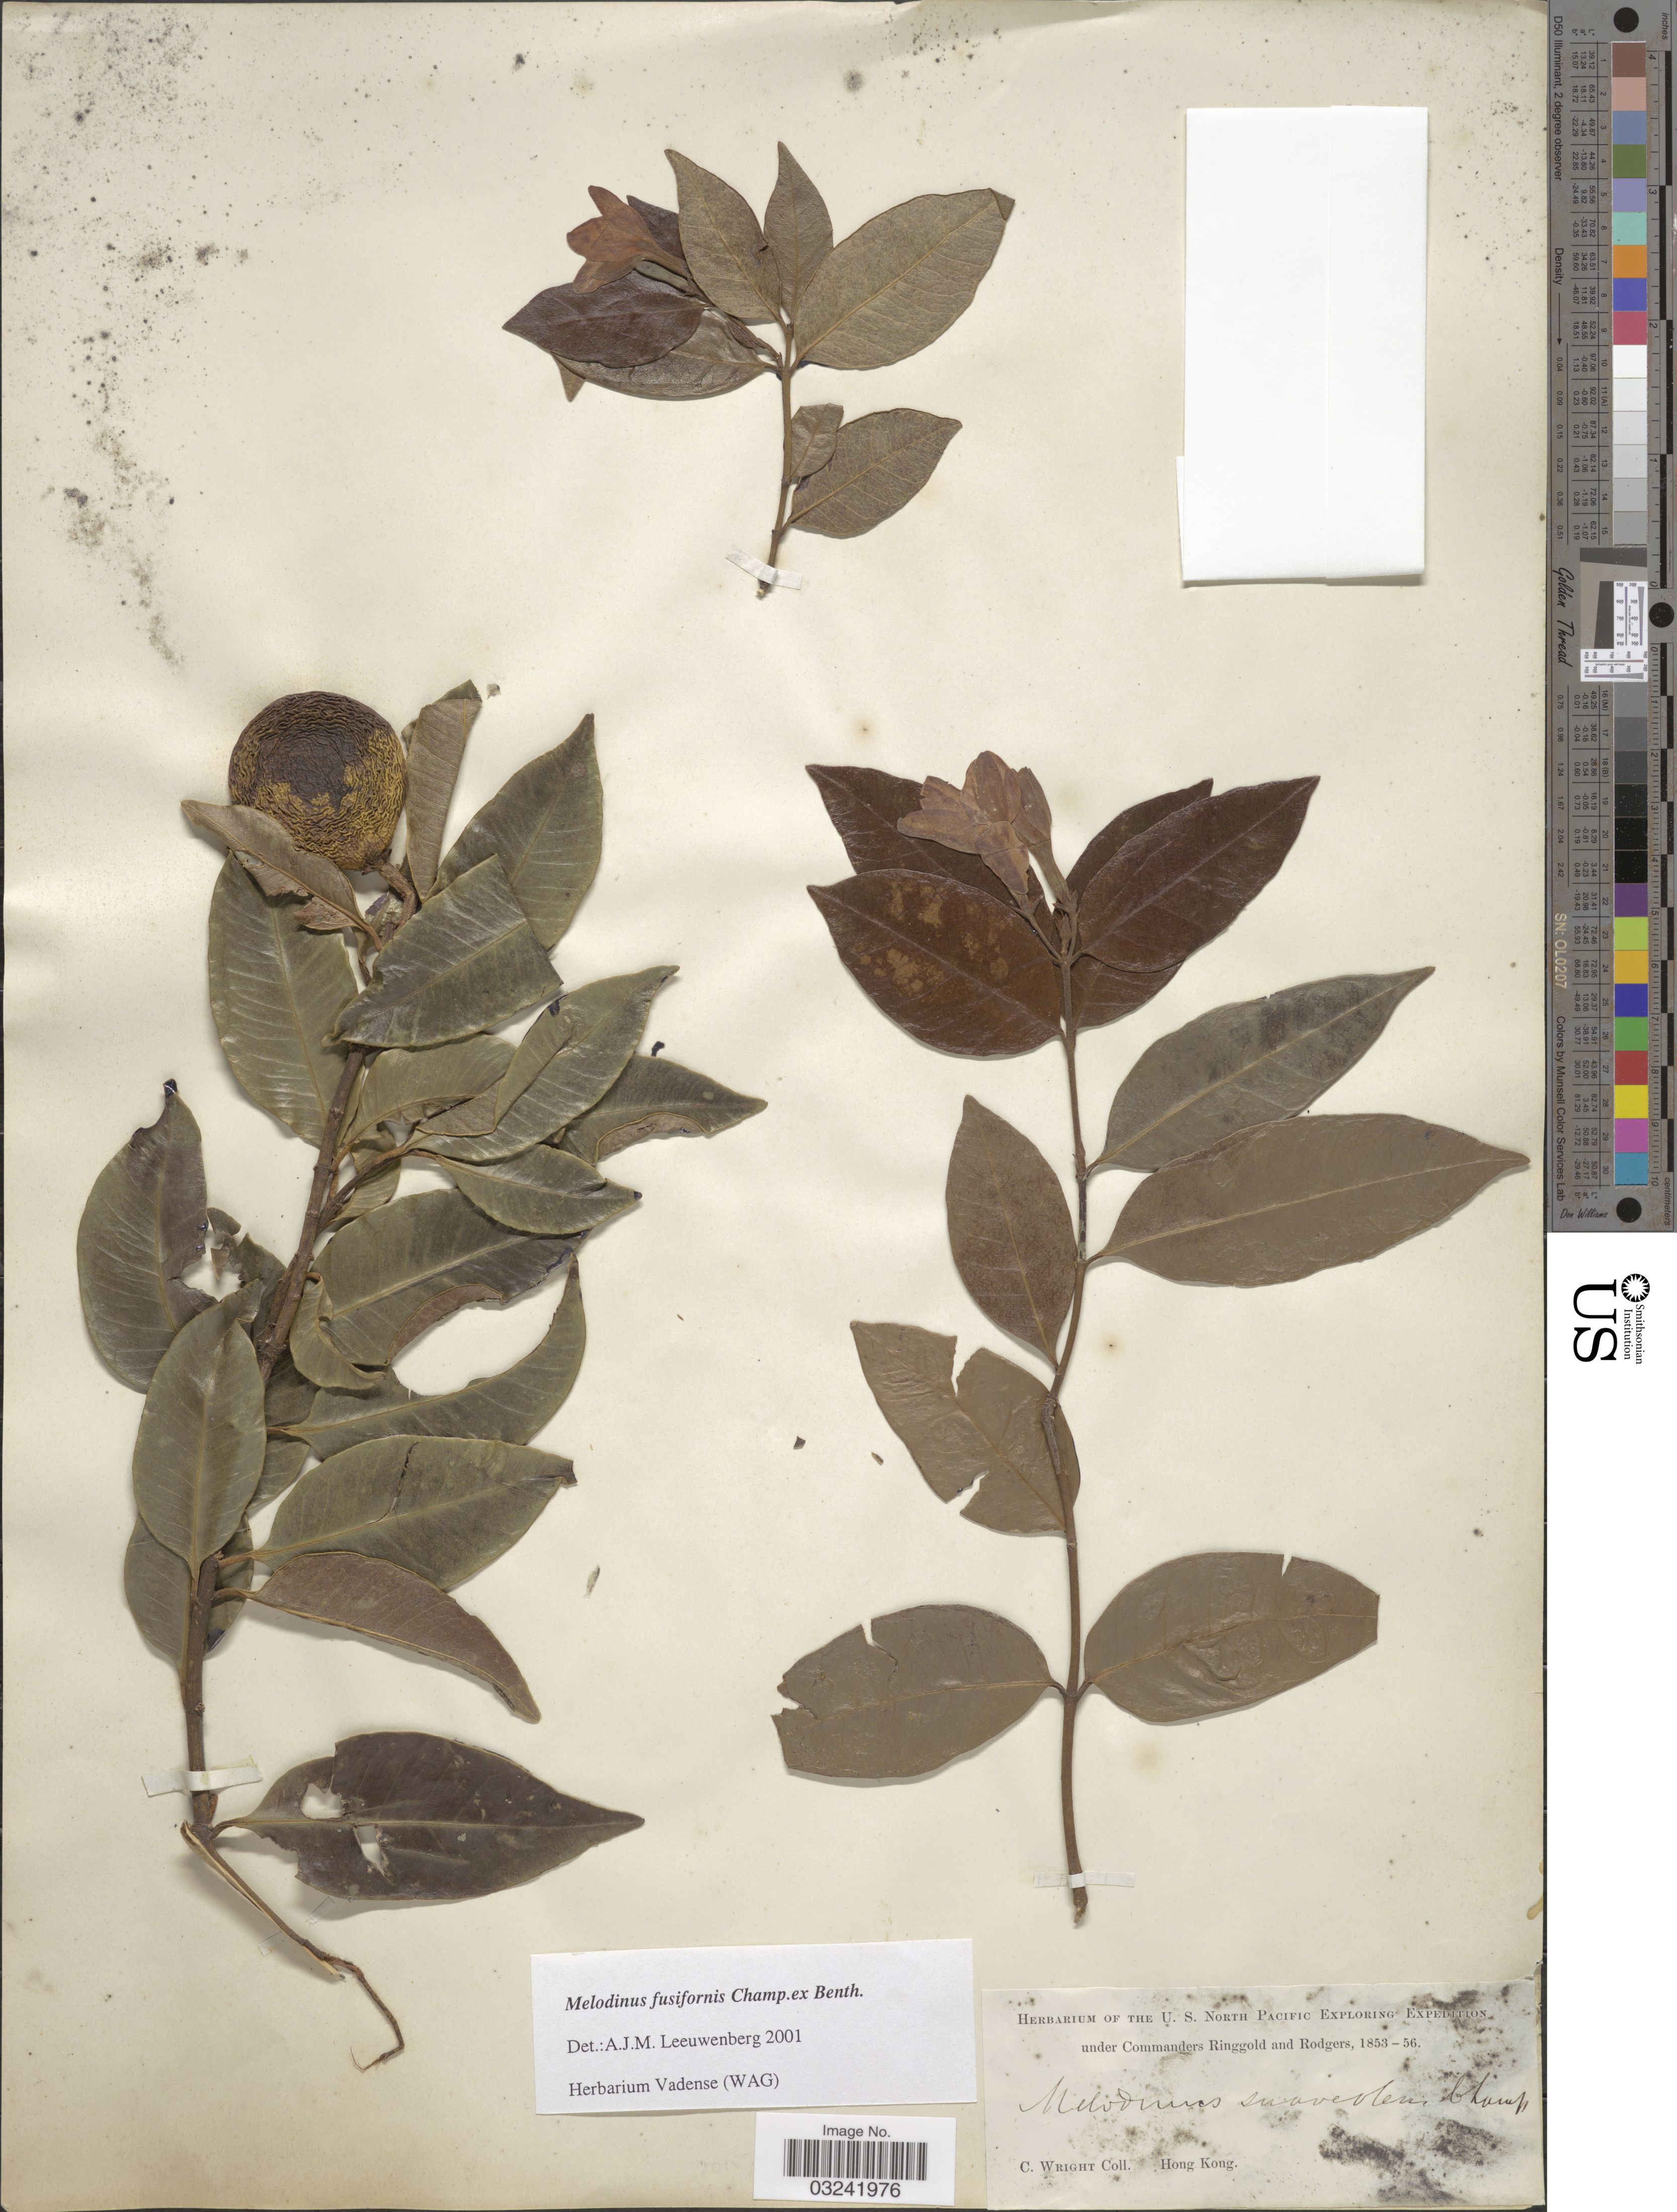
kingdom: Plantae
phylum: Tracheophyta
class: Magnoliopsida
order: Gentianales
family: Apocynaceae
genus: Melodinus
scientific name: Melodinus acutiflorus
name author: F. Muell.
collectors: C. Wright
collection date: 1853/1856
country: China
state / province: Hong Kong